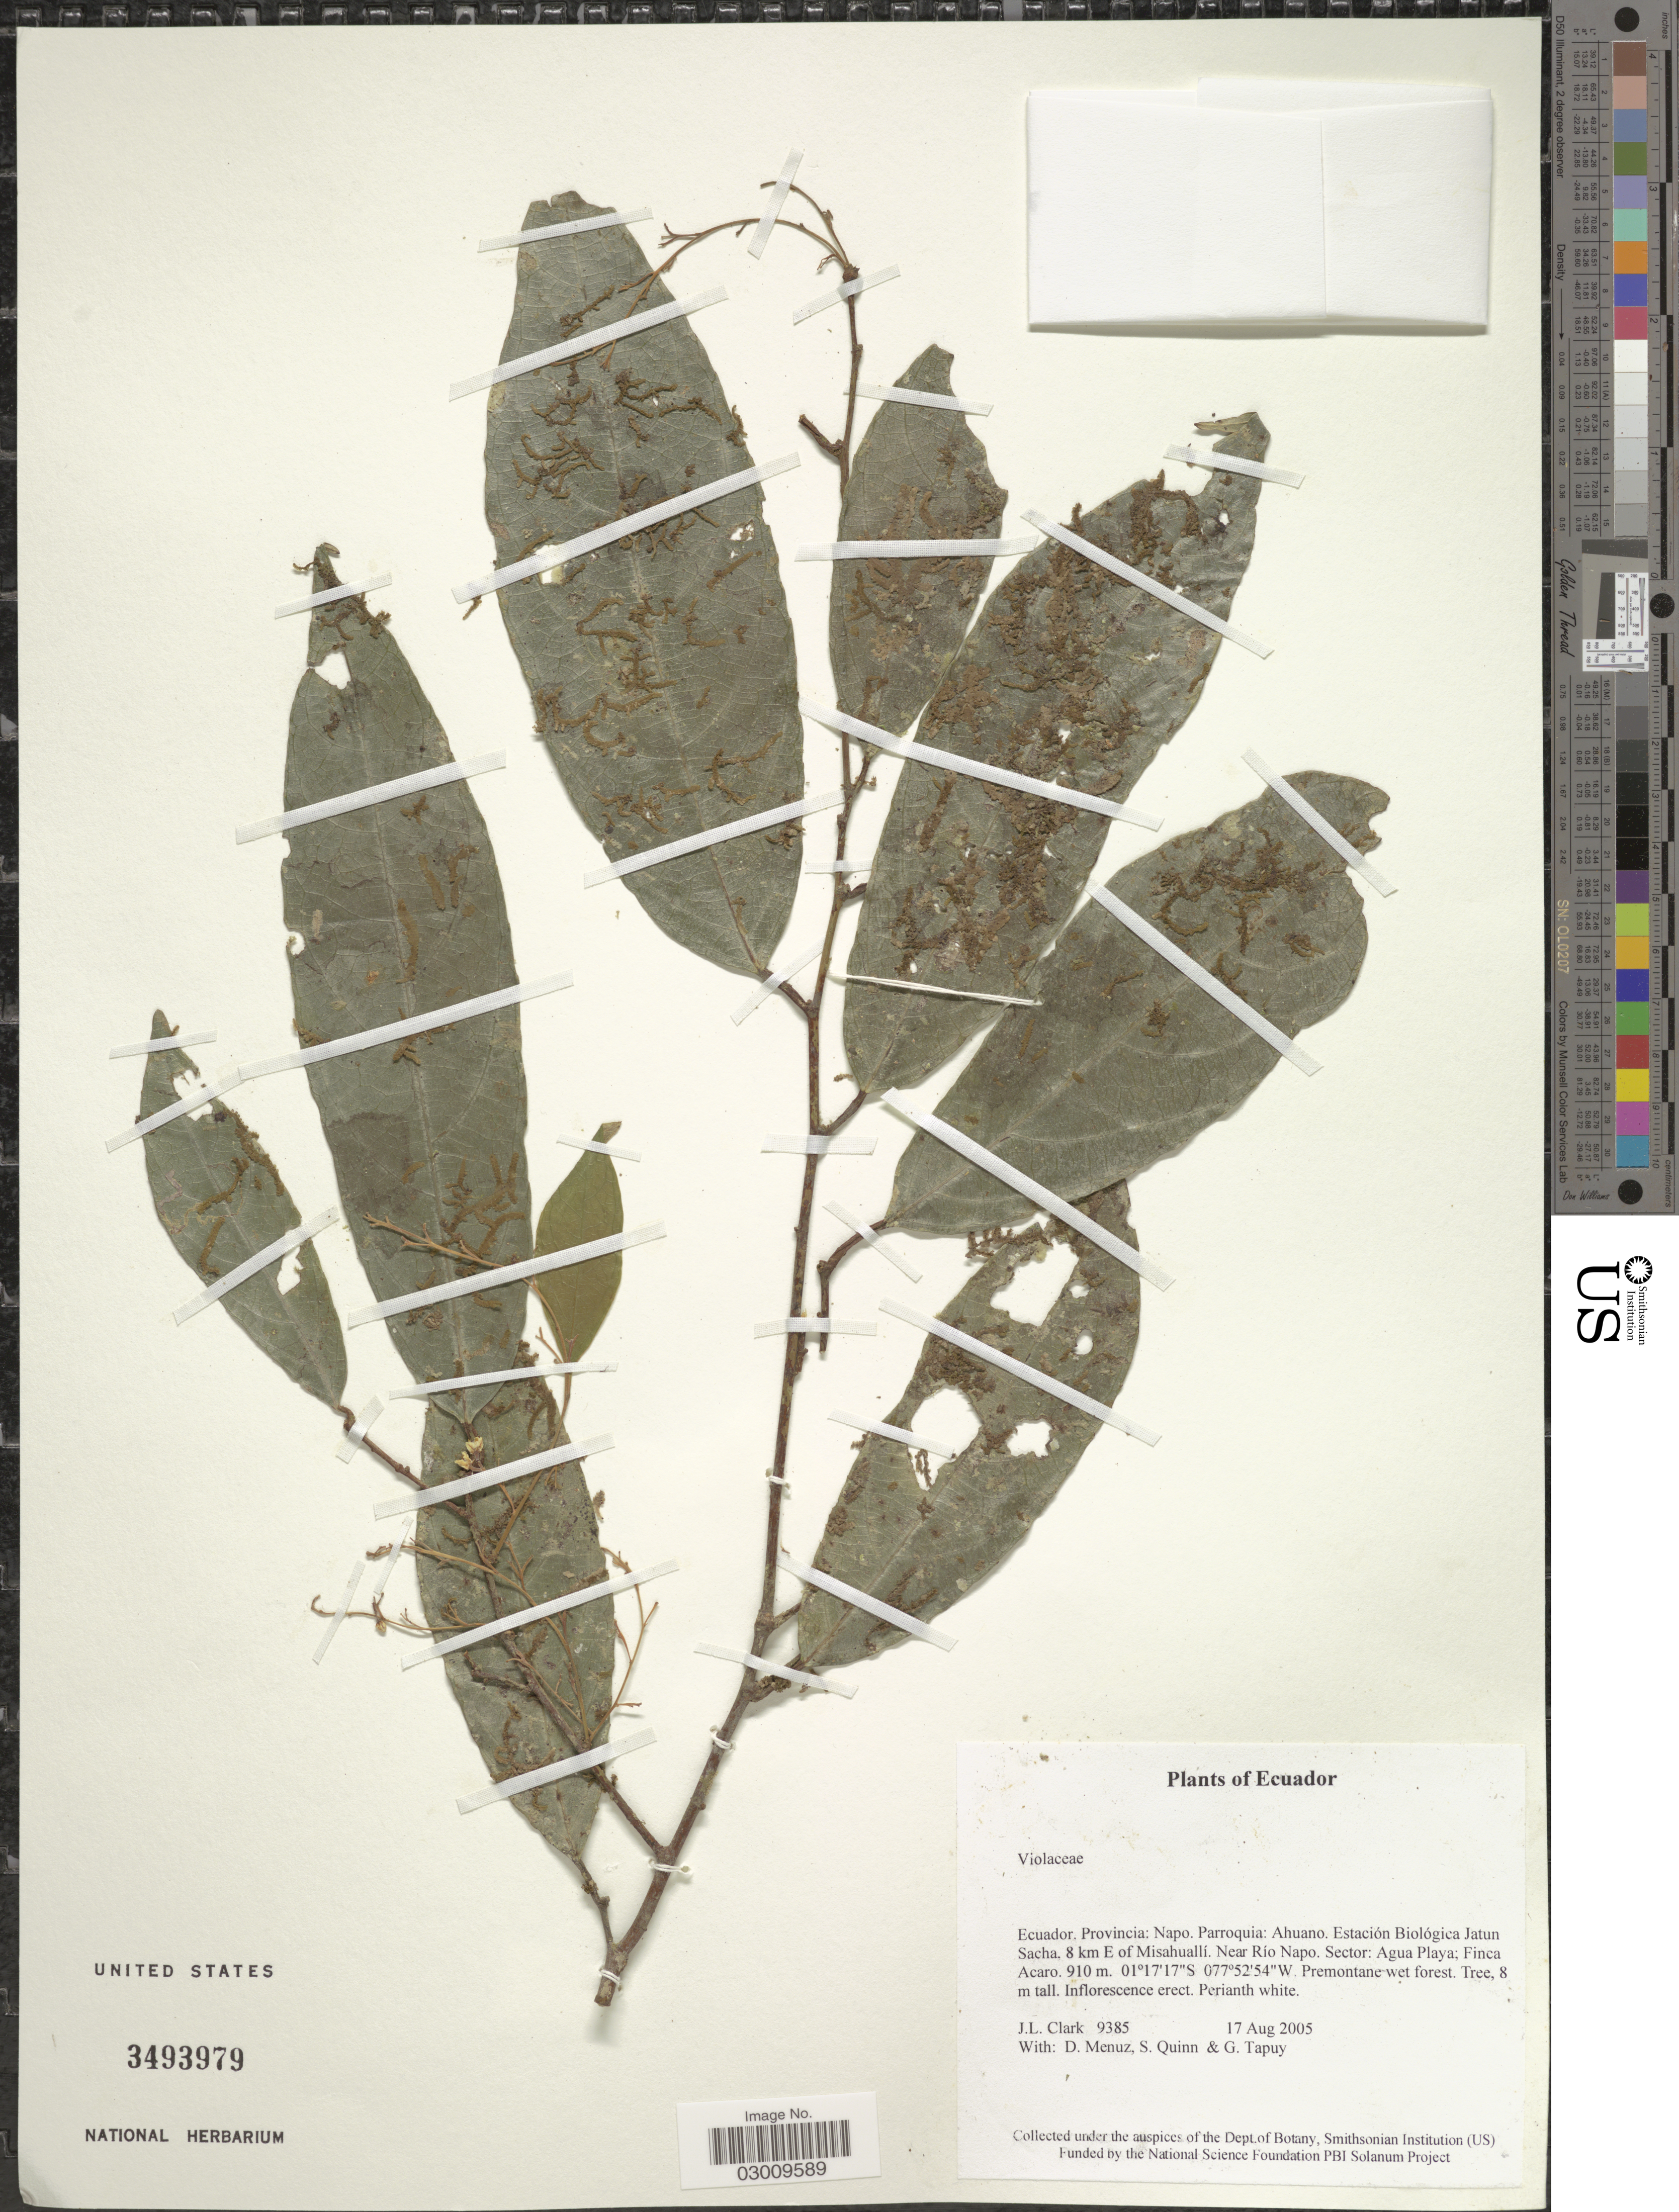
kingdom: Plantae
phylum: Tracheophyta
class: Magnoliopsida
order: Malpighiales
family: Violaceae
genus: Bribria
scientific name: Bribria apiculata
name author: (Hekking) Wahlert & H.E. Ballard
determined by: Hoyos-Gomez, S. E.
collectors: J. L. Clark, D. Menuz, S. Quinn & G. Tapuy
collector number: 9385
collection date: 2005-08-17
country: Ecuador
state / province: Napo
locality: Parroquia: Ahuano. Estación Biológica Jatun Sacha, 8 km E of Misahuallí. Near Río Napo. Sector: Agua Playa; Finca Acaro.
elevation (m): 910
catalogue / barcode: US 3493979